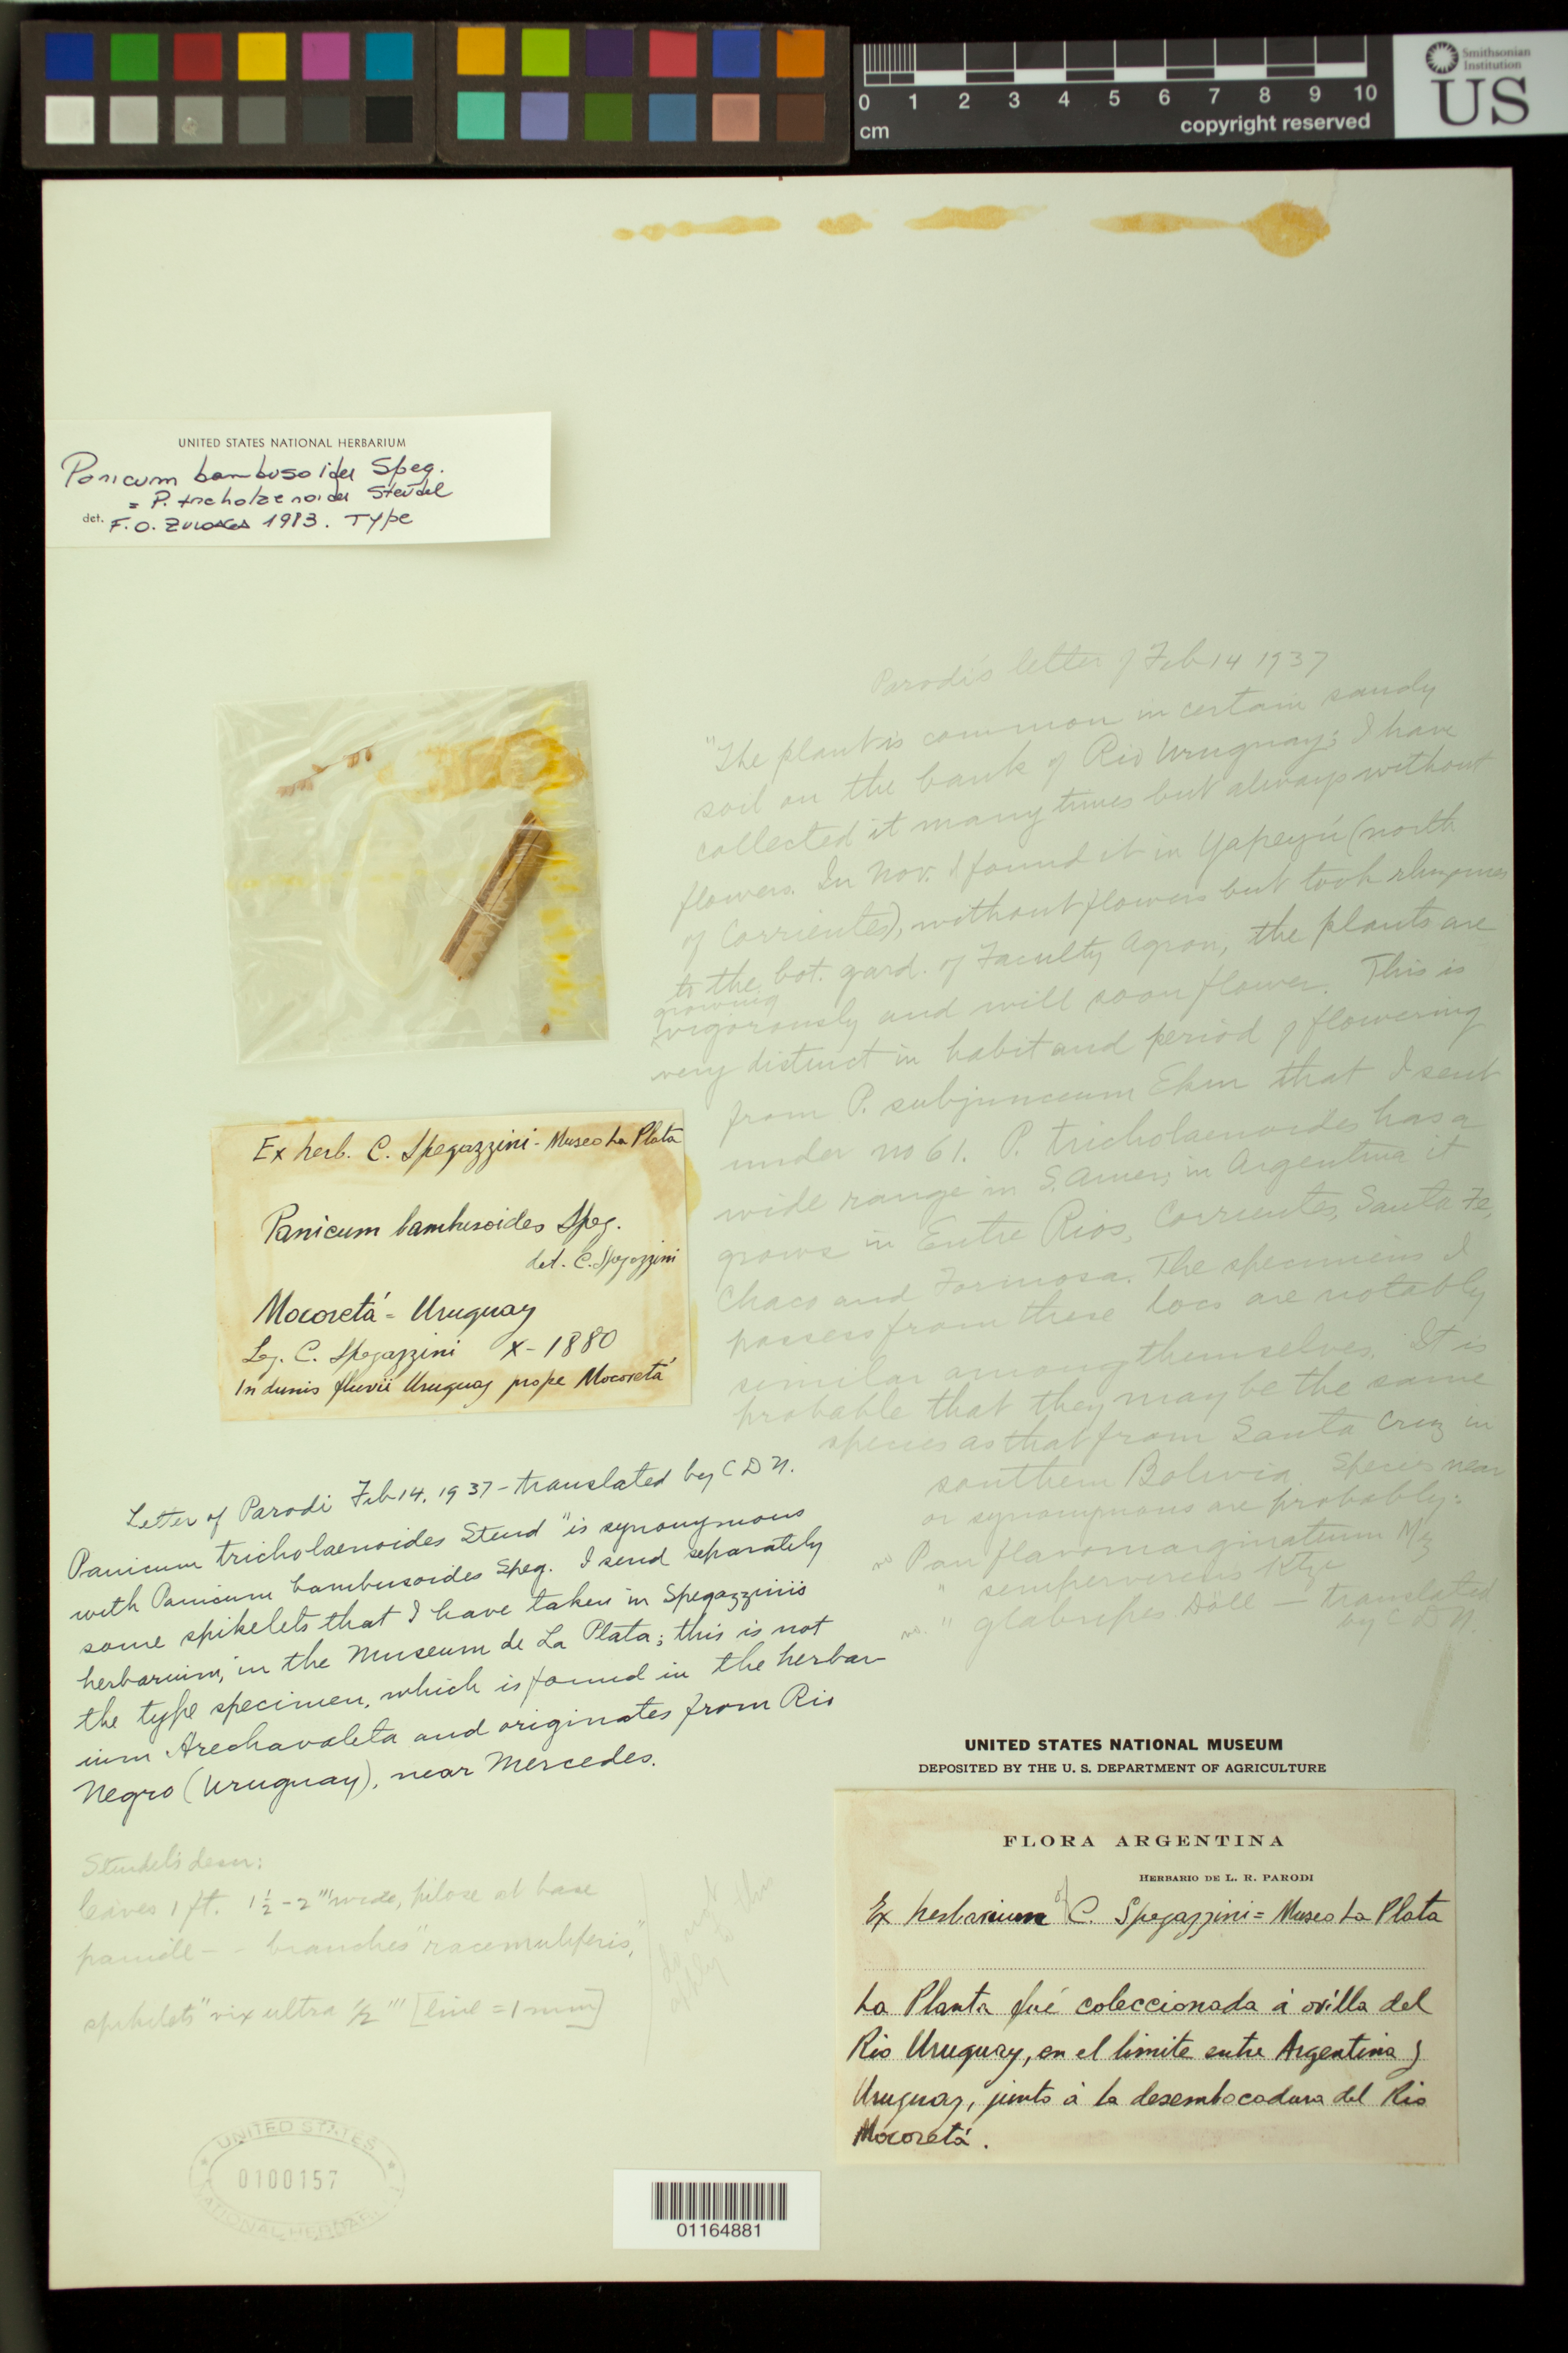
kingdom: Plantae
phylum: Tracheophyta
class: Liliopsida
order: Poales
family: Poaceae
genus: Panicum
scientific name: Panicum bambusoides Speg. ex Arechav., nom. illeg.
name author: Speg. ex Arechav.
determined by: Zuloaga, F. O.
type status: Type Collection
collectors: C. L. Spegazzini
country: Uruguay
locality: Rio Uruguay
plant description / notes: Fragmentary material of type specimen ex herb. Parodi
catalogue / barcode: US 100157